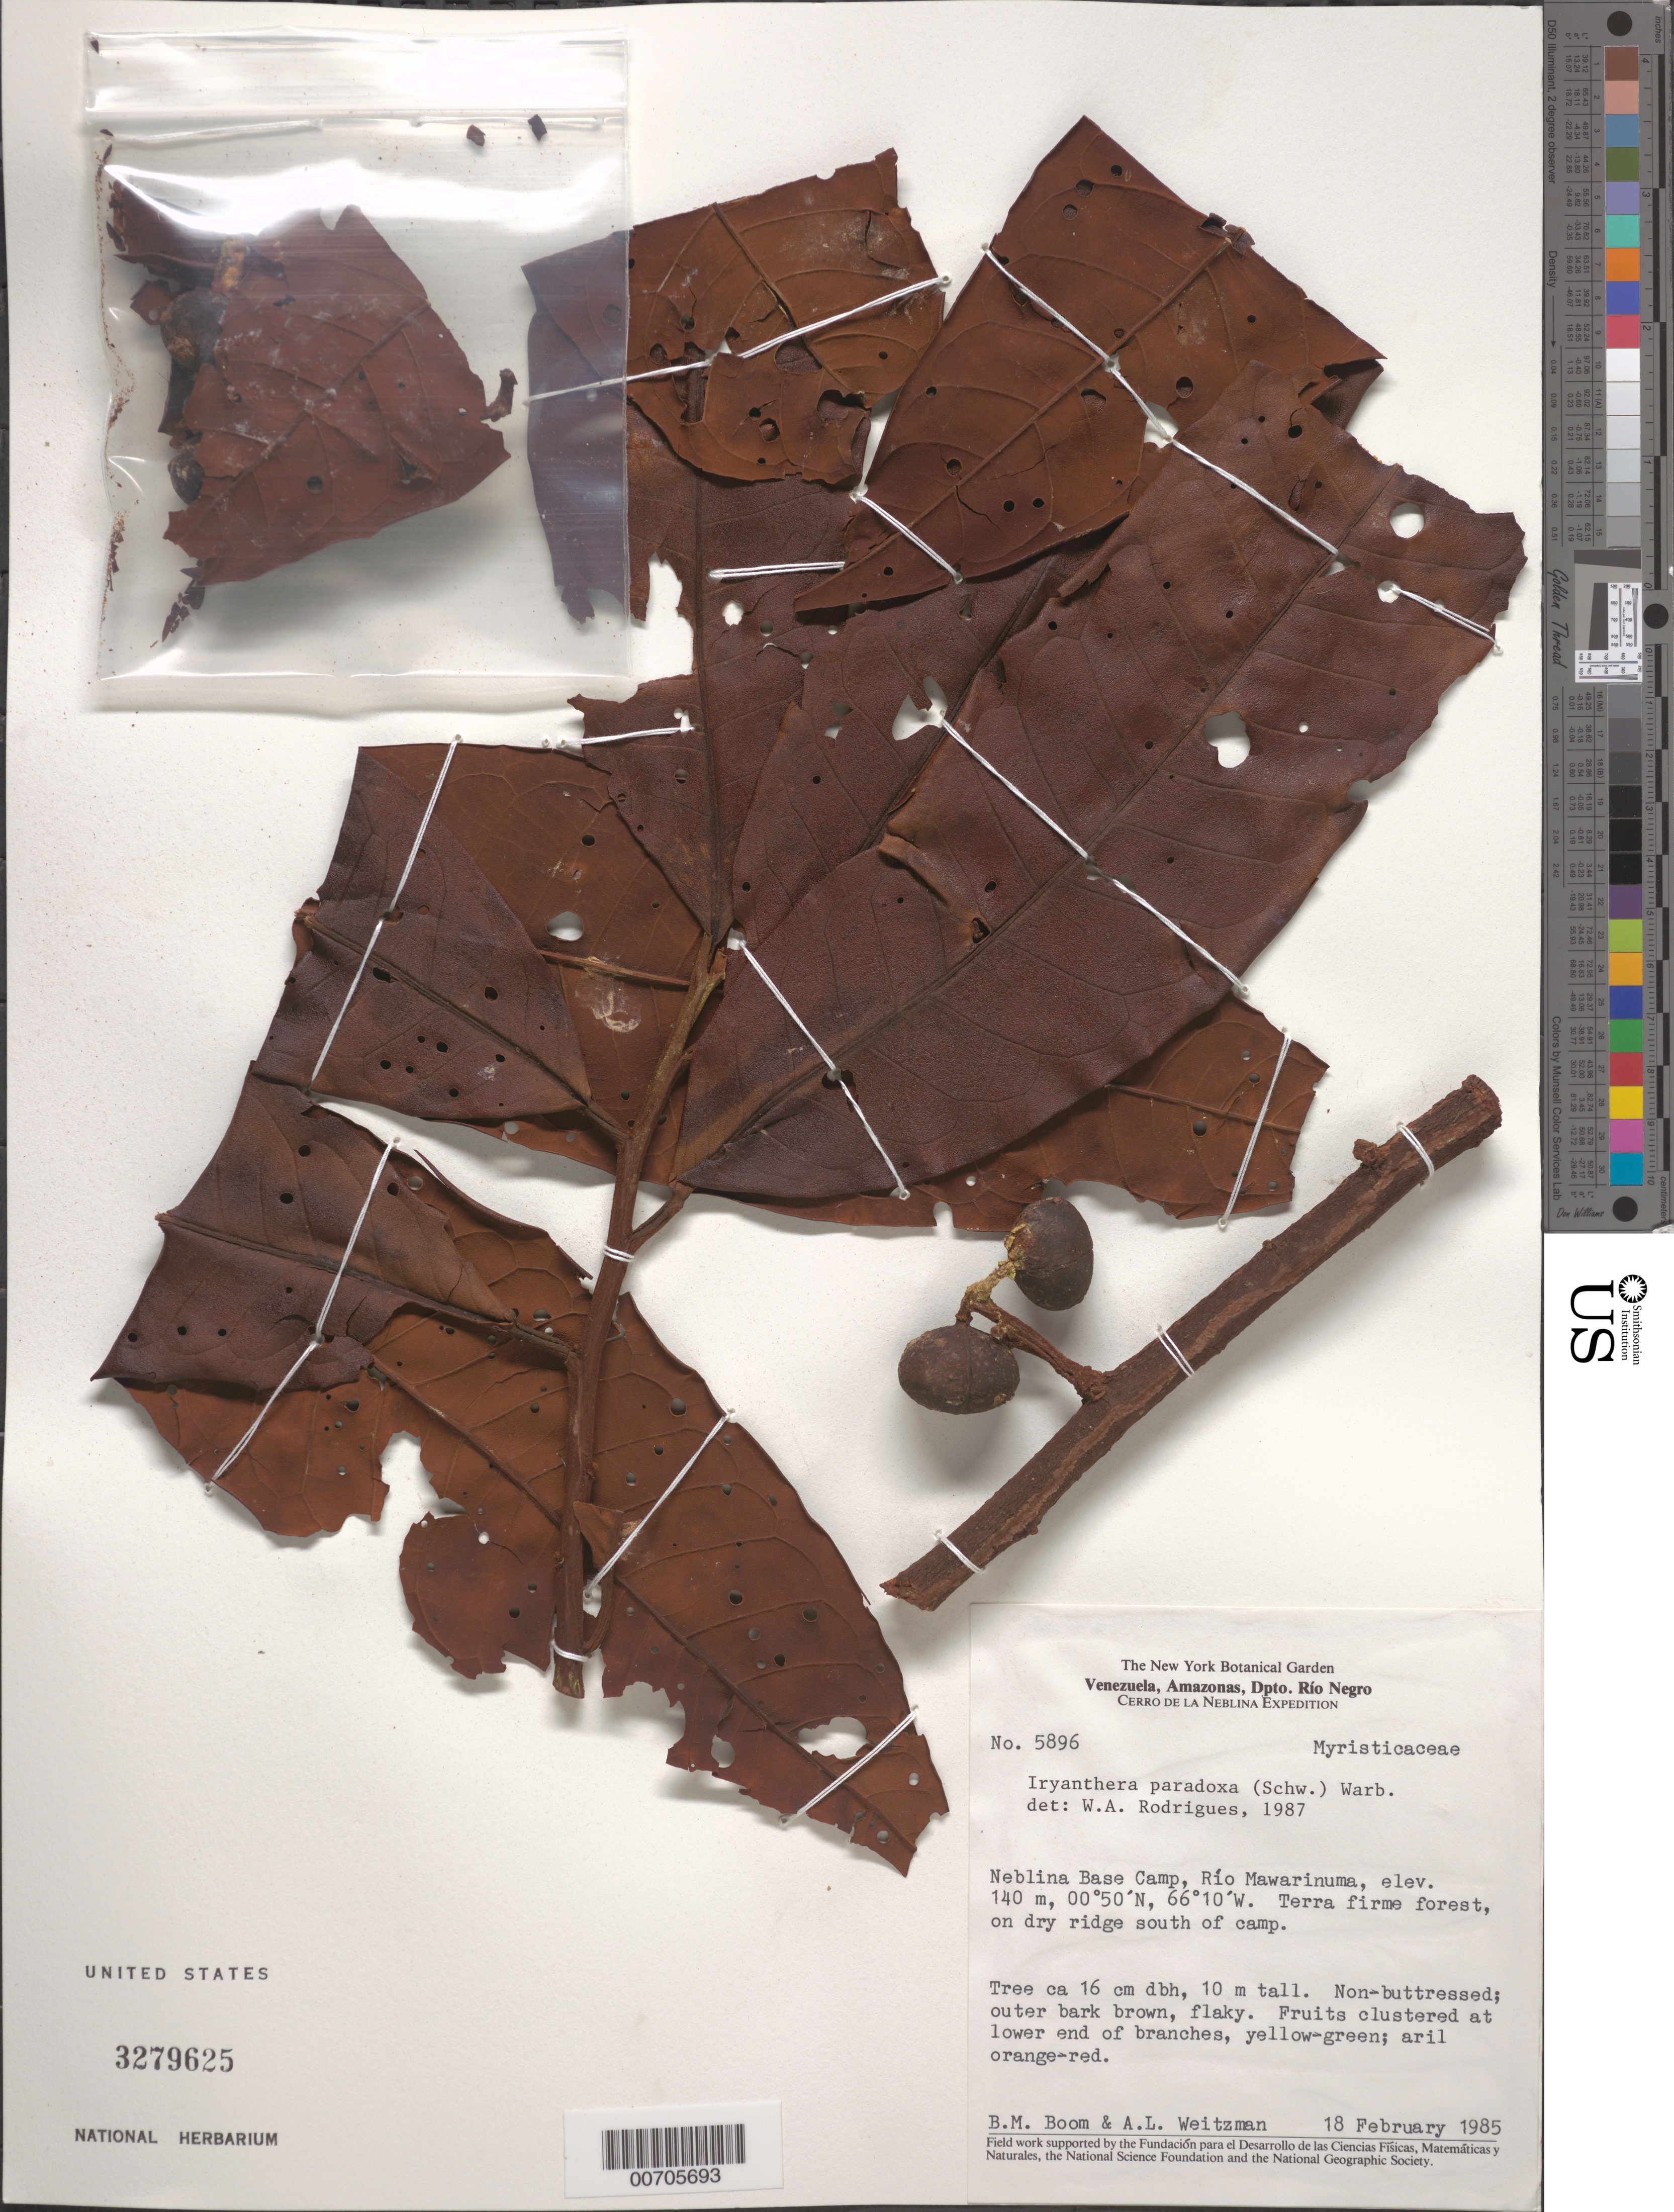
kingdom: Plantae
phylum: Tracheophyta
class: Magnoliopsida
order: Magnoliales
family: Myristicaceae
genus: Iryanthera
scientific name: Iryanthera paradoxa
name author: (Schwacke) Warb.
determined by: Rodrigues, W. A.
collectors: B. M. Boom & A. L. Weitzman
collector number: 5896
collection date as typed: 18-Feb-85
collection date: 1985-02-18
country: Venezuela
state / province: Amazonas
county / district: Río Negro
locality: Cerro de la Neblina Base Camp, Río Mawarinuma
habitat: Terra firme forest, on dry ridge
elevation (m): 140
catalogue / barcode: US 3279625